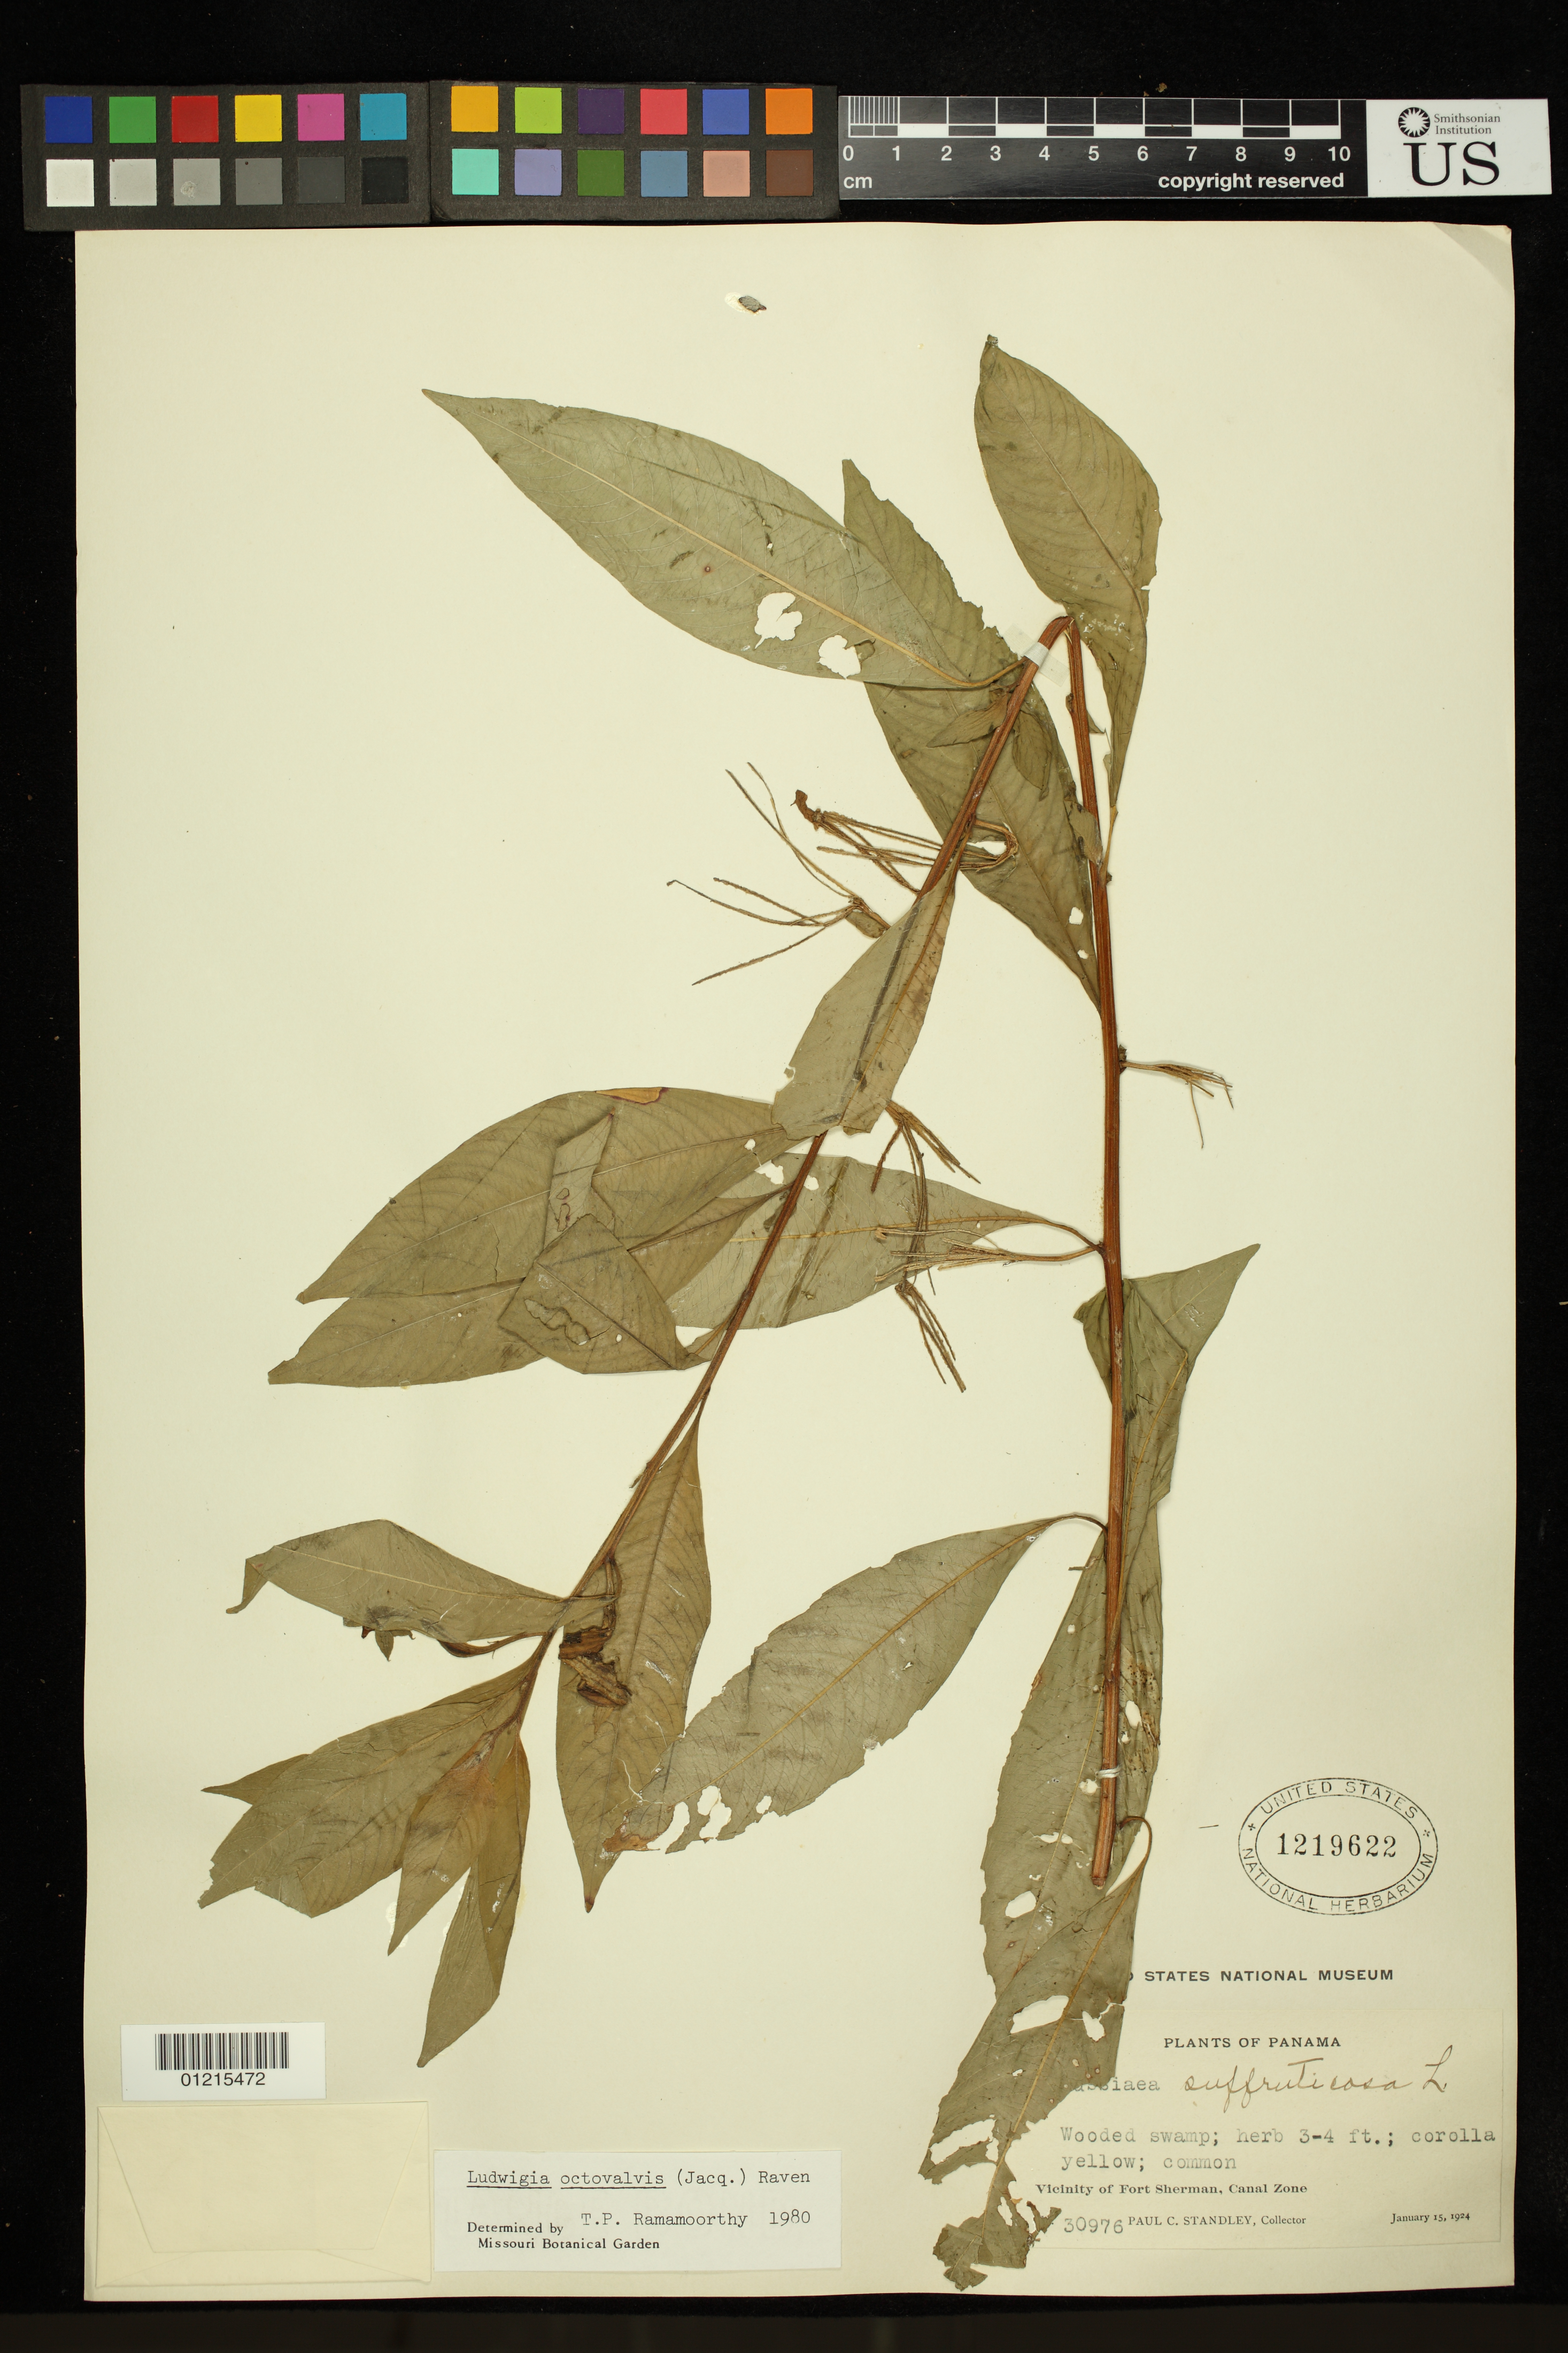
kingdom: Plantae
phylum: Tracheophyta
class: Magnoliopsida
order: Myrtales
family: Onagraceae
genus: Ludwigia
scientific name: Ludwigia octovalvis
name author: (Jacq.) P.H. Raven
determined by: Ramamoorthy, T. P.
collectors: P. C. Standley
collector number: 30976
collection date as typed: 15 Jan 1924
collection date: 1924-01-15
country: Panama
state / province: Colón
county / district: Canal Zone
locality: Vicinity of Fort Sherman.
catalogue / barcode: US 1219622